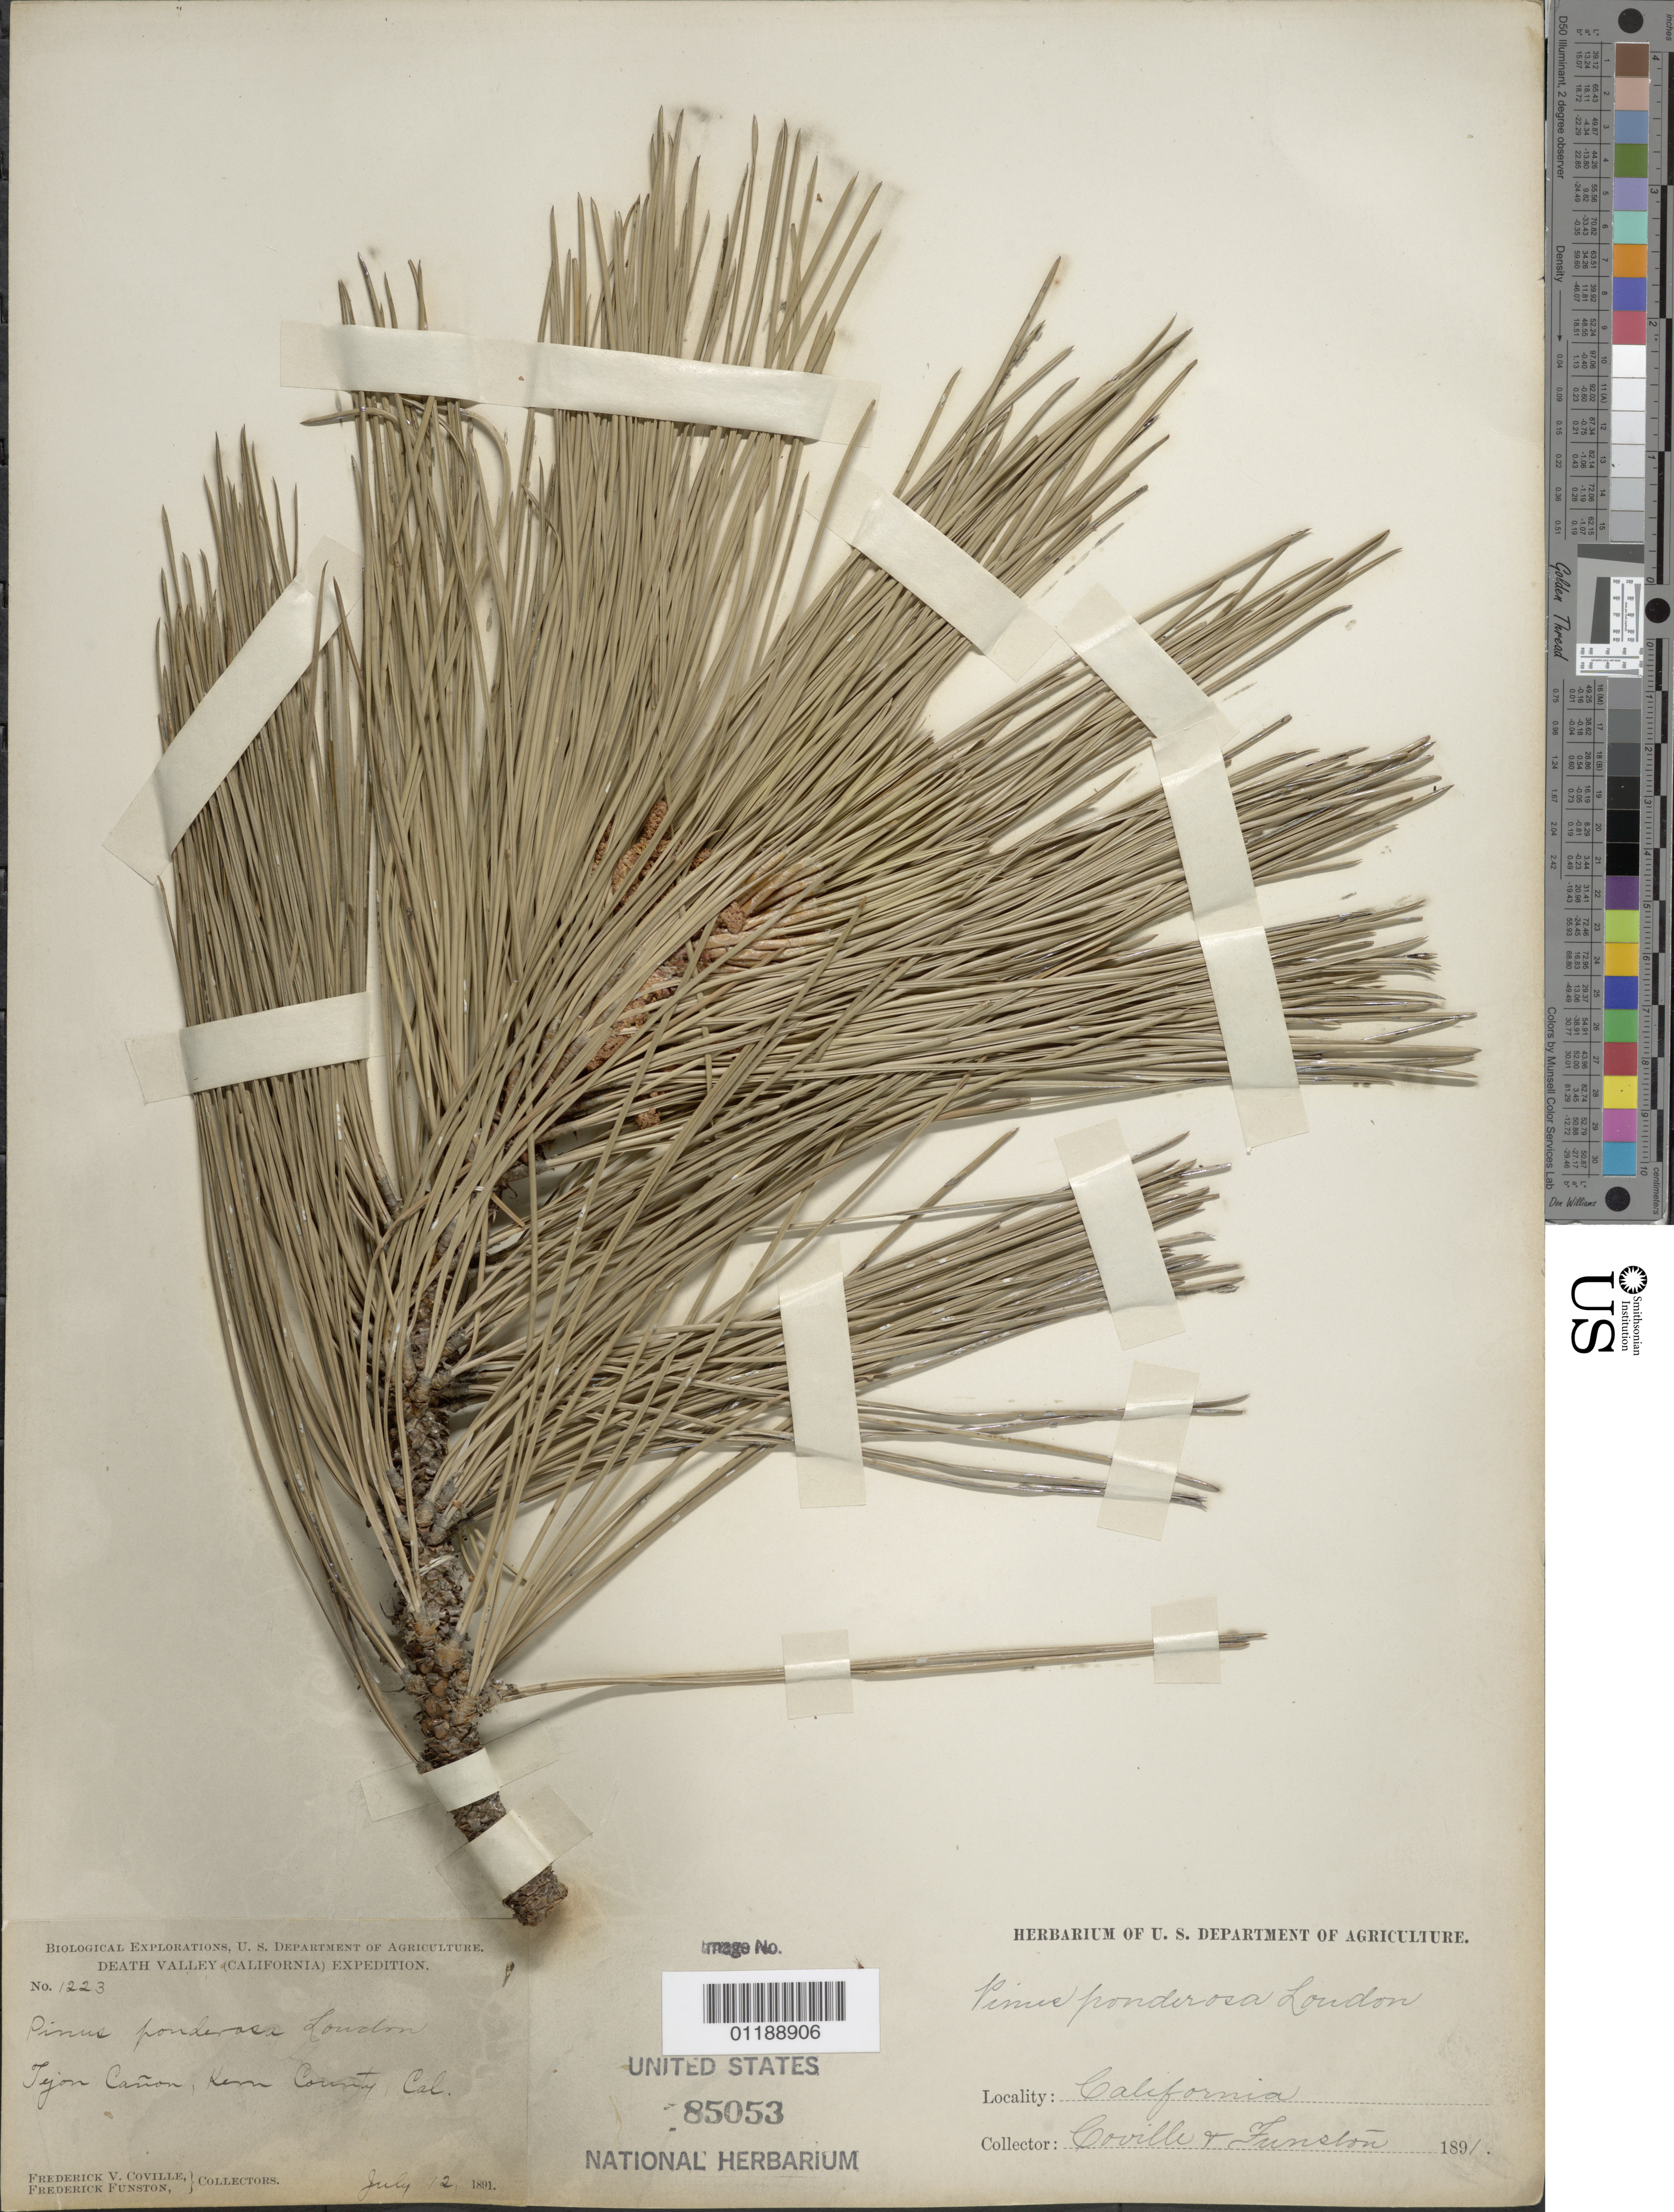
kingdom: Plantae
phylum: Tracheophyta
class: Pinopsida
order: Pinales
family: Pinaceae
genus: Pinus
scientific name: Pinus ponderosa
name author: Douglas ex C. Lawson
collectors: F. V. Coville & F. Funston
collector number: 1223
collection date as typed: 12 Jul 1891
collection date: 1891-07-12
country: United States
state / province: California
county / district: Kern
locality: Tejon Canyon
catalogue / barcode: US 85053